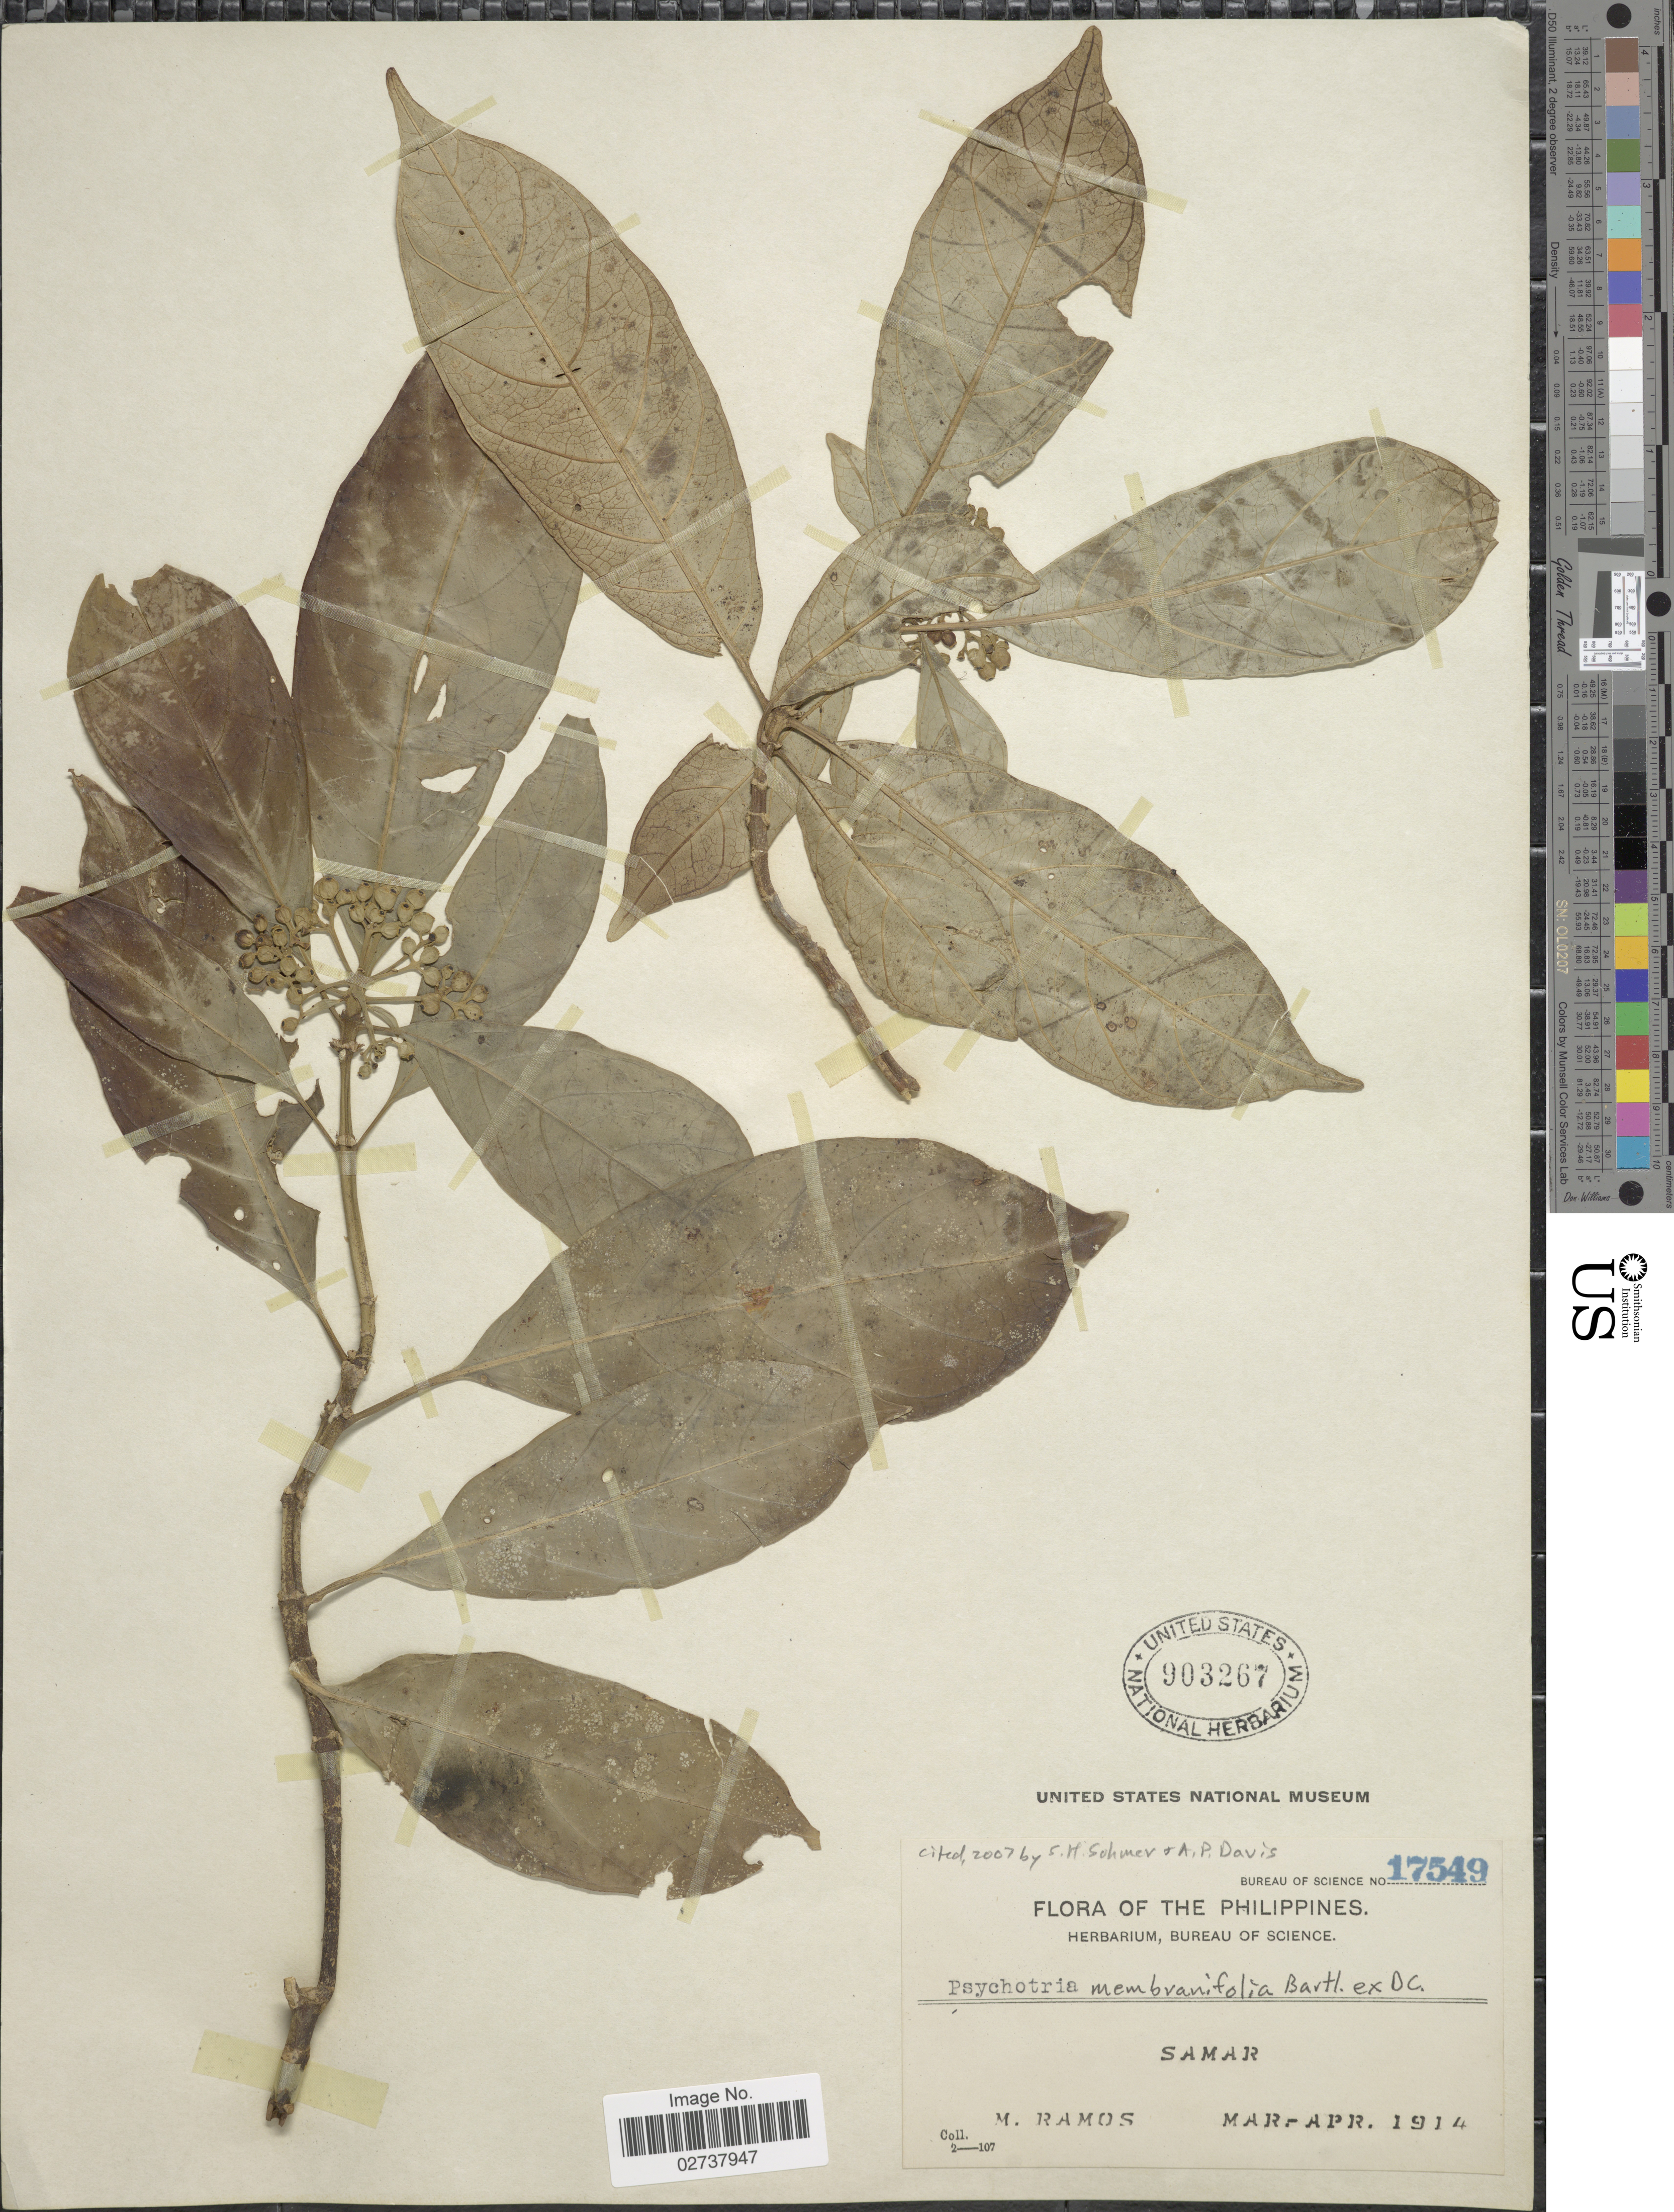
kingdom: Plantae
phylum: Tracheophyta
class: Magnoliopsida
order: Gentianales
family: Rubiaceae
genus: Psychotria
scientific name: Psychotria membranifolia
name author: Bartl. ex A. DC.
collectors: M. Ramos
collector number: Bureau of Science 17549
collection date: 1914-03/1914-04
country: Philippines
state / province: Eastern Visayas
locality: Samar.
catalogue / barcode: US 903267